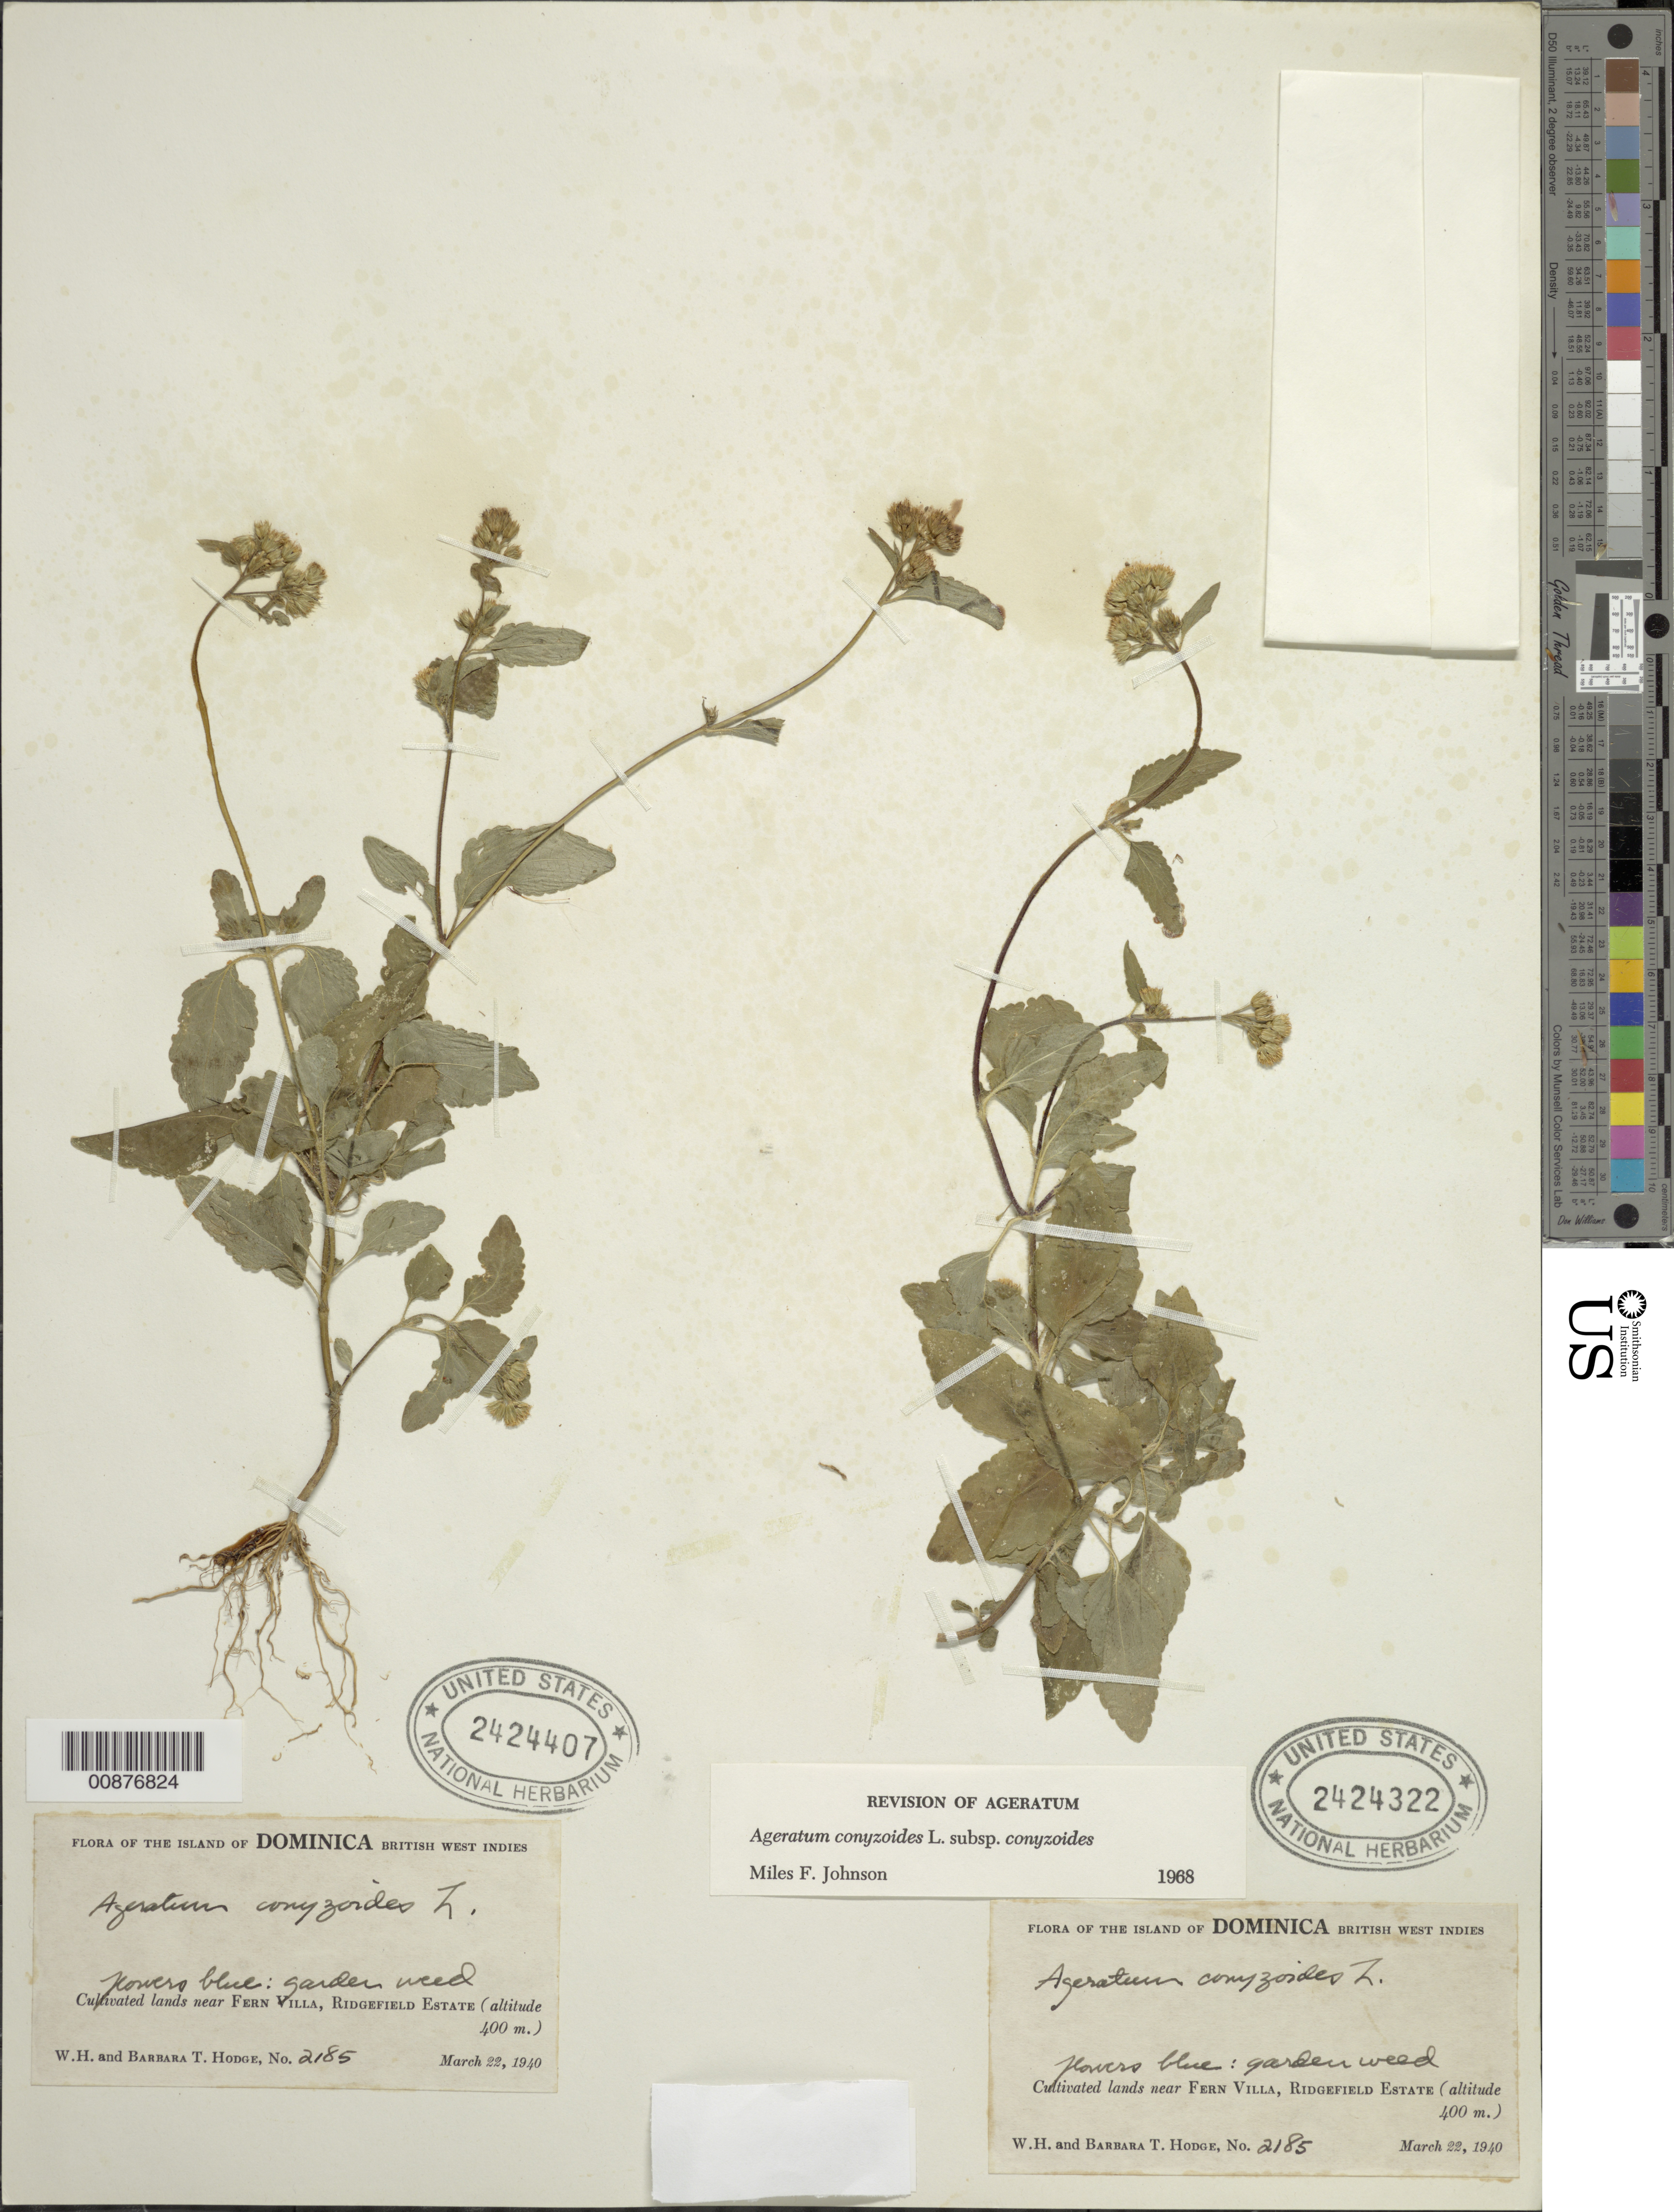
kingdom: Plantae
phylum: Tracheophyta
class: Magnoliopsida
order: Asterales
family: Asteraceae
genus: Ageratum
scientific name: Ageratum conyzoides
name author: L.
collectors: W. Hodge & B. Hodge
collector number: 2185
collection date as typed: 22 Mar 1940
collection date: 1940-03-22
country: Dominica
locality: Lands near Fern Villa, Ridgefield Estate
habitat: Cultivated lands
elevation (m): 400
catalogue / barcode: US 2424407